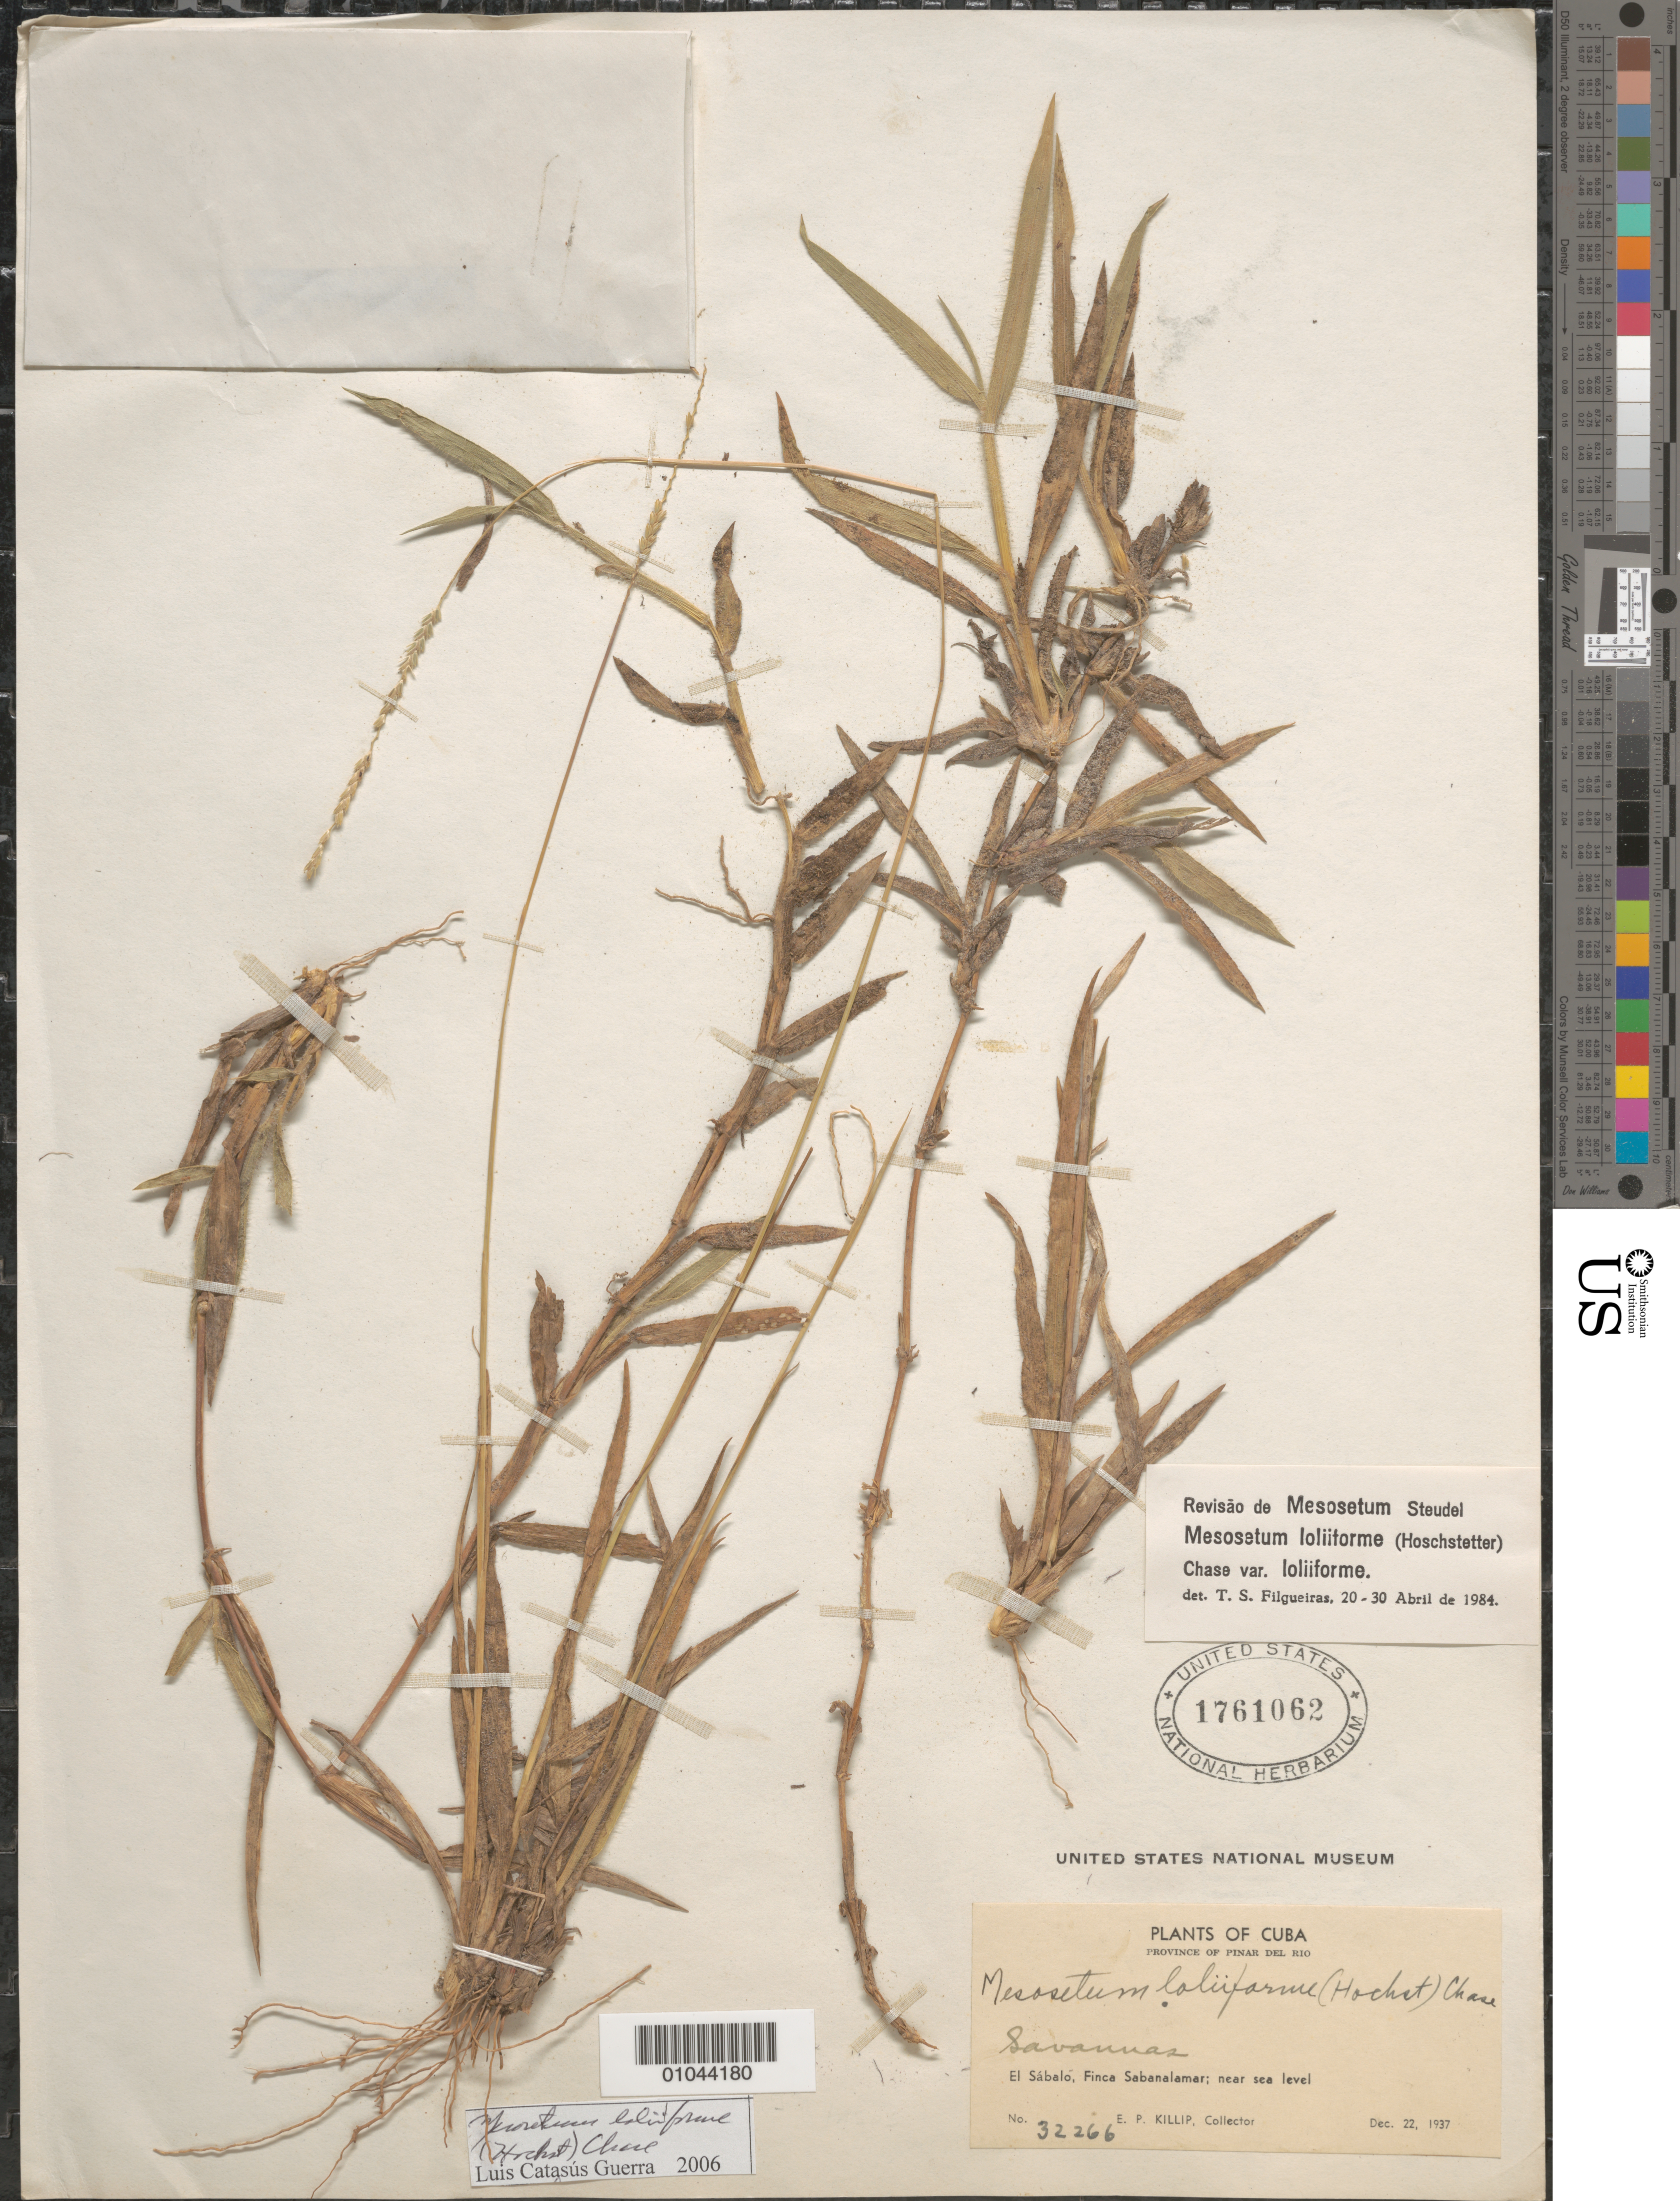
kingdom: Plantae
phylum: Tracheophyta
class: Liliopsida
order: Poales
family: Poaceae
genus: Mesosetum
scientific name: Mesosetum loliiforme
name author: (Hochst. ex Steud.) Chase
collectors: E. P. Killip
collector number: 32266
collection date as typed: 22 Dec 1937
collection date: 1937-12-22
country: Cuba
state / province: Pinar del Rio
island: Cuba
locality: El Sabalo, Finca Sabanalamar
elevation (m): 0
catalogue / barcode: US 1761062